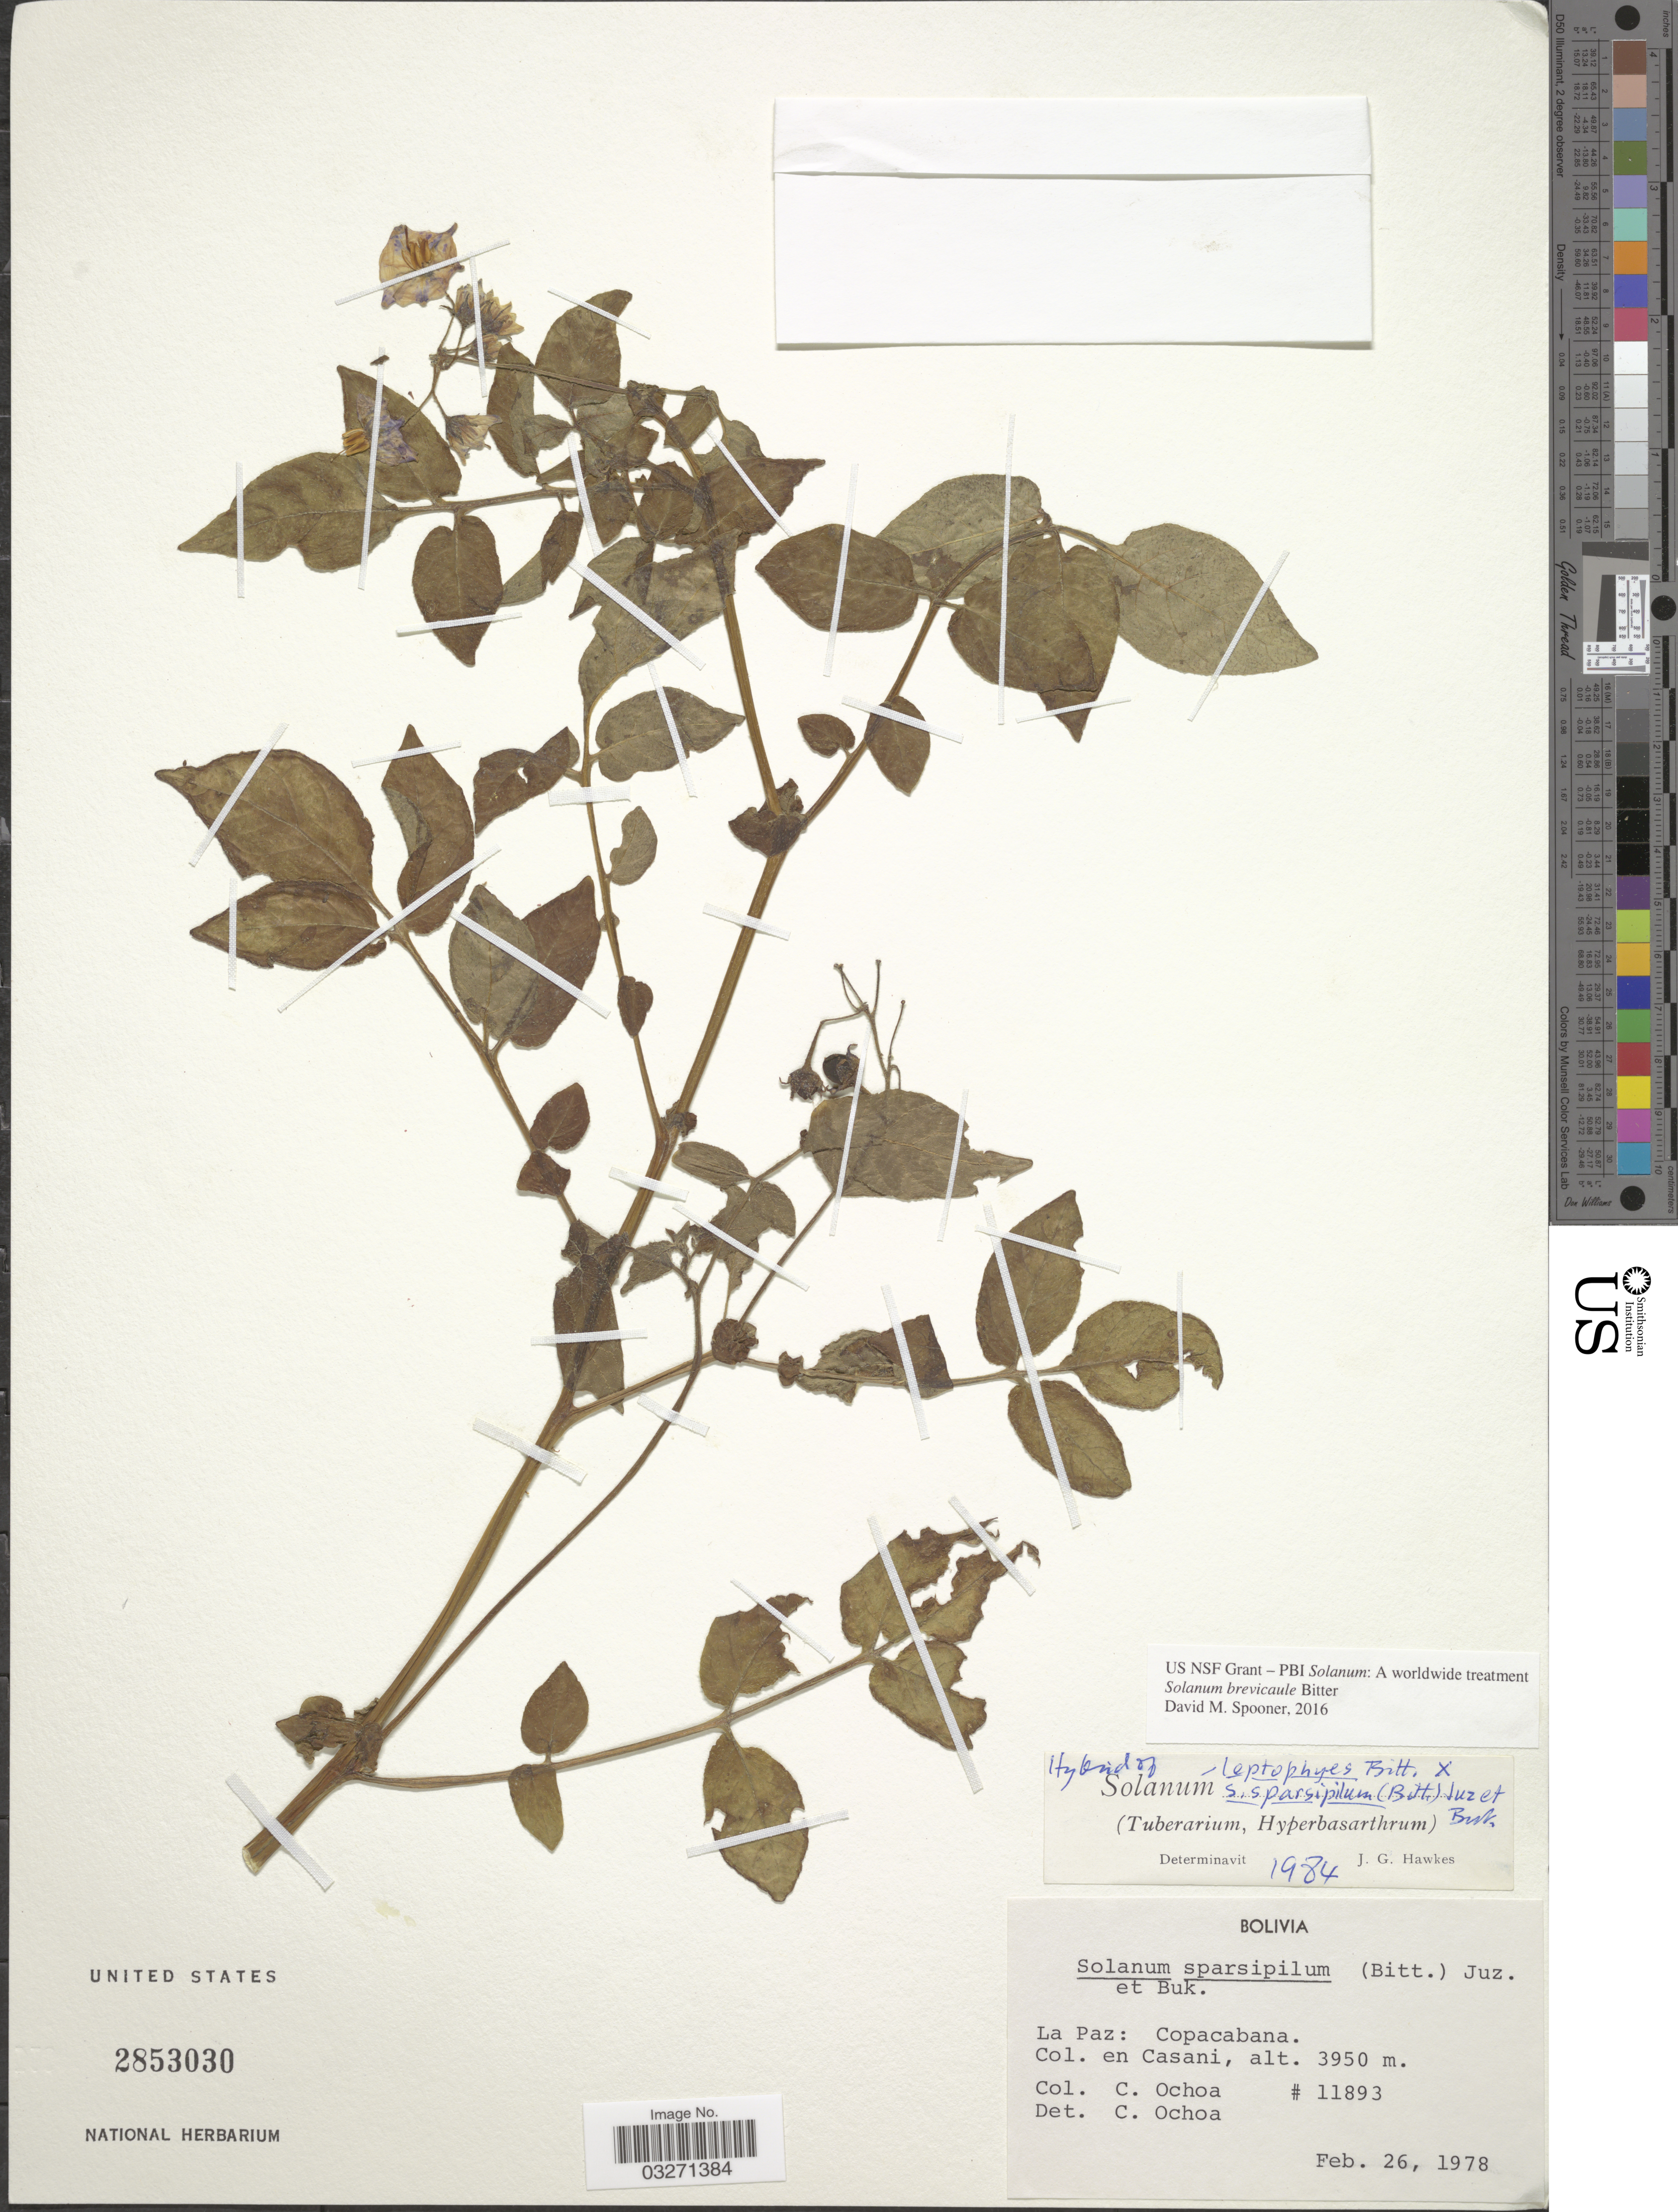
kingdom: Plantae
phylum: Tracheophyta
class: Magnoliopsida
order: Solanales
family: Solanaceae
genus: Solanum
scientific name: Solanum brevicaule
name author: Bitter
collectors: C. Ochoa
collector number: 11893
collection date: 1978-02-26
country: Bolivia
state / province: La Paz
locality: Copacabana. Col. en Casani.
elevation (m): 3950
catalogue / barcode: US 2853030